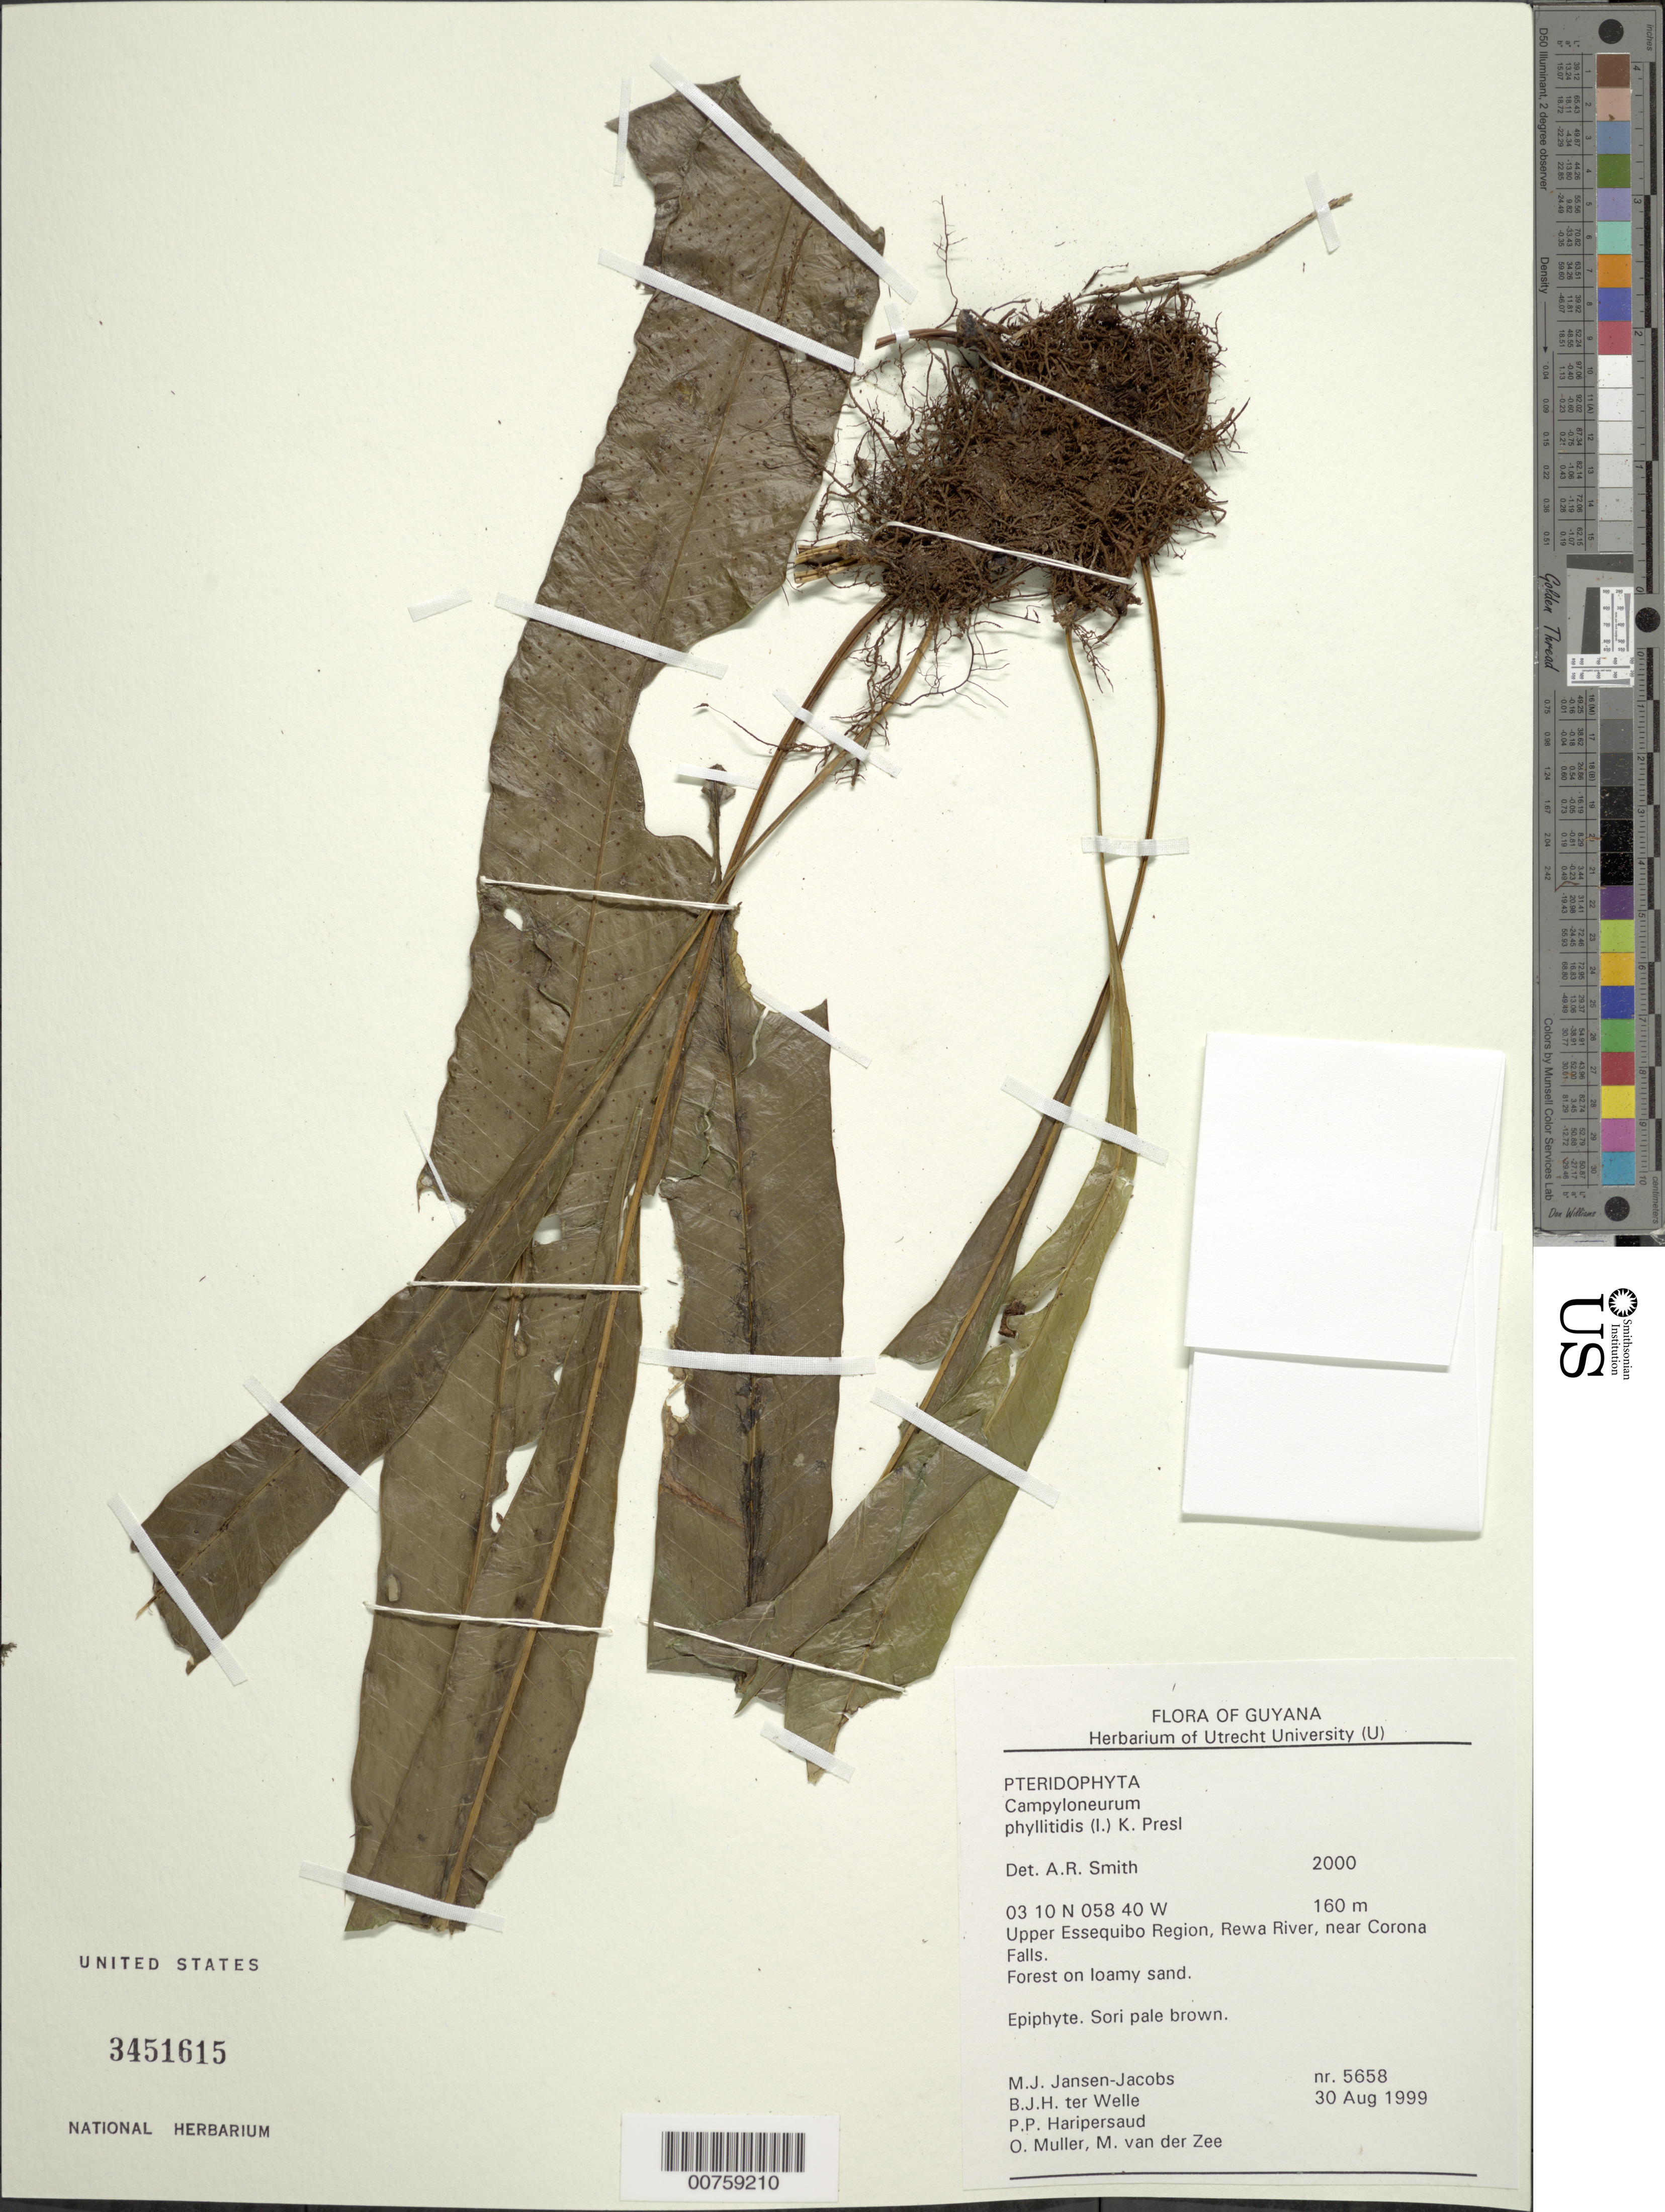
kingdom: Plantae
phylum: Tracheophyta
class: Polypodiopsida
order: Polypodiales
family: Polypodiaceae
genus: Campyloneurum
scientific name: Campyloneurum phyllitidis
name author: (L.) C. Presl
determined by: Smith, Alan R., (UC)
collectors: M. J. Jansen-Jacobs, B. Welle, P. Haripersaud, O. Muller & M. van der Zee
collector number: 5658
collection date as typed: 30-Aug-99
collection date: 1999-08-30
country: Guyana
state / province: U. Takutu-U. Essequibo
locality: Rewa River, near Corona Falls, Upper Essequibo Region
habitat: Forest on loamy sand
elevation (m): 160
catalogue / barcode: US 3451615